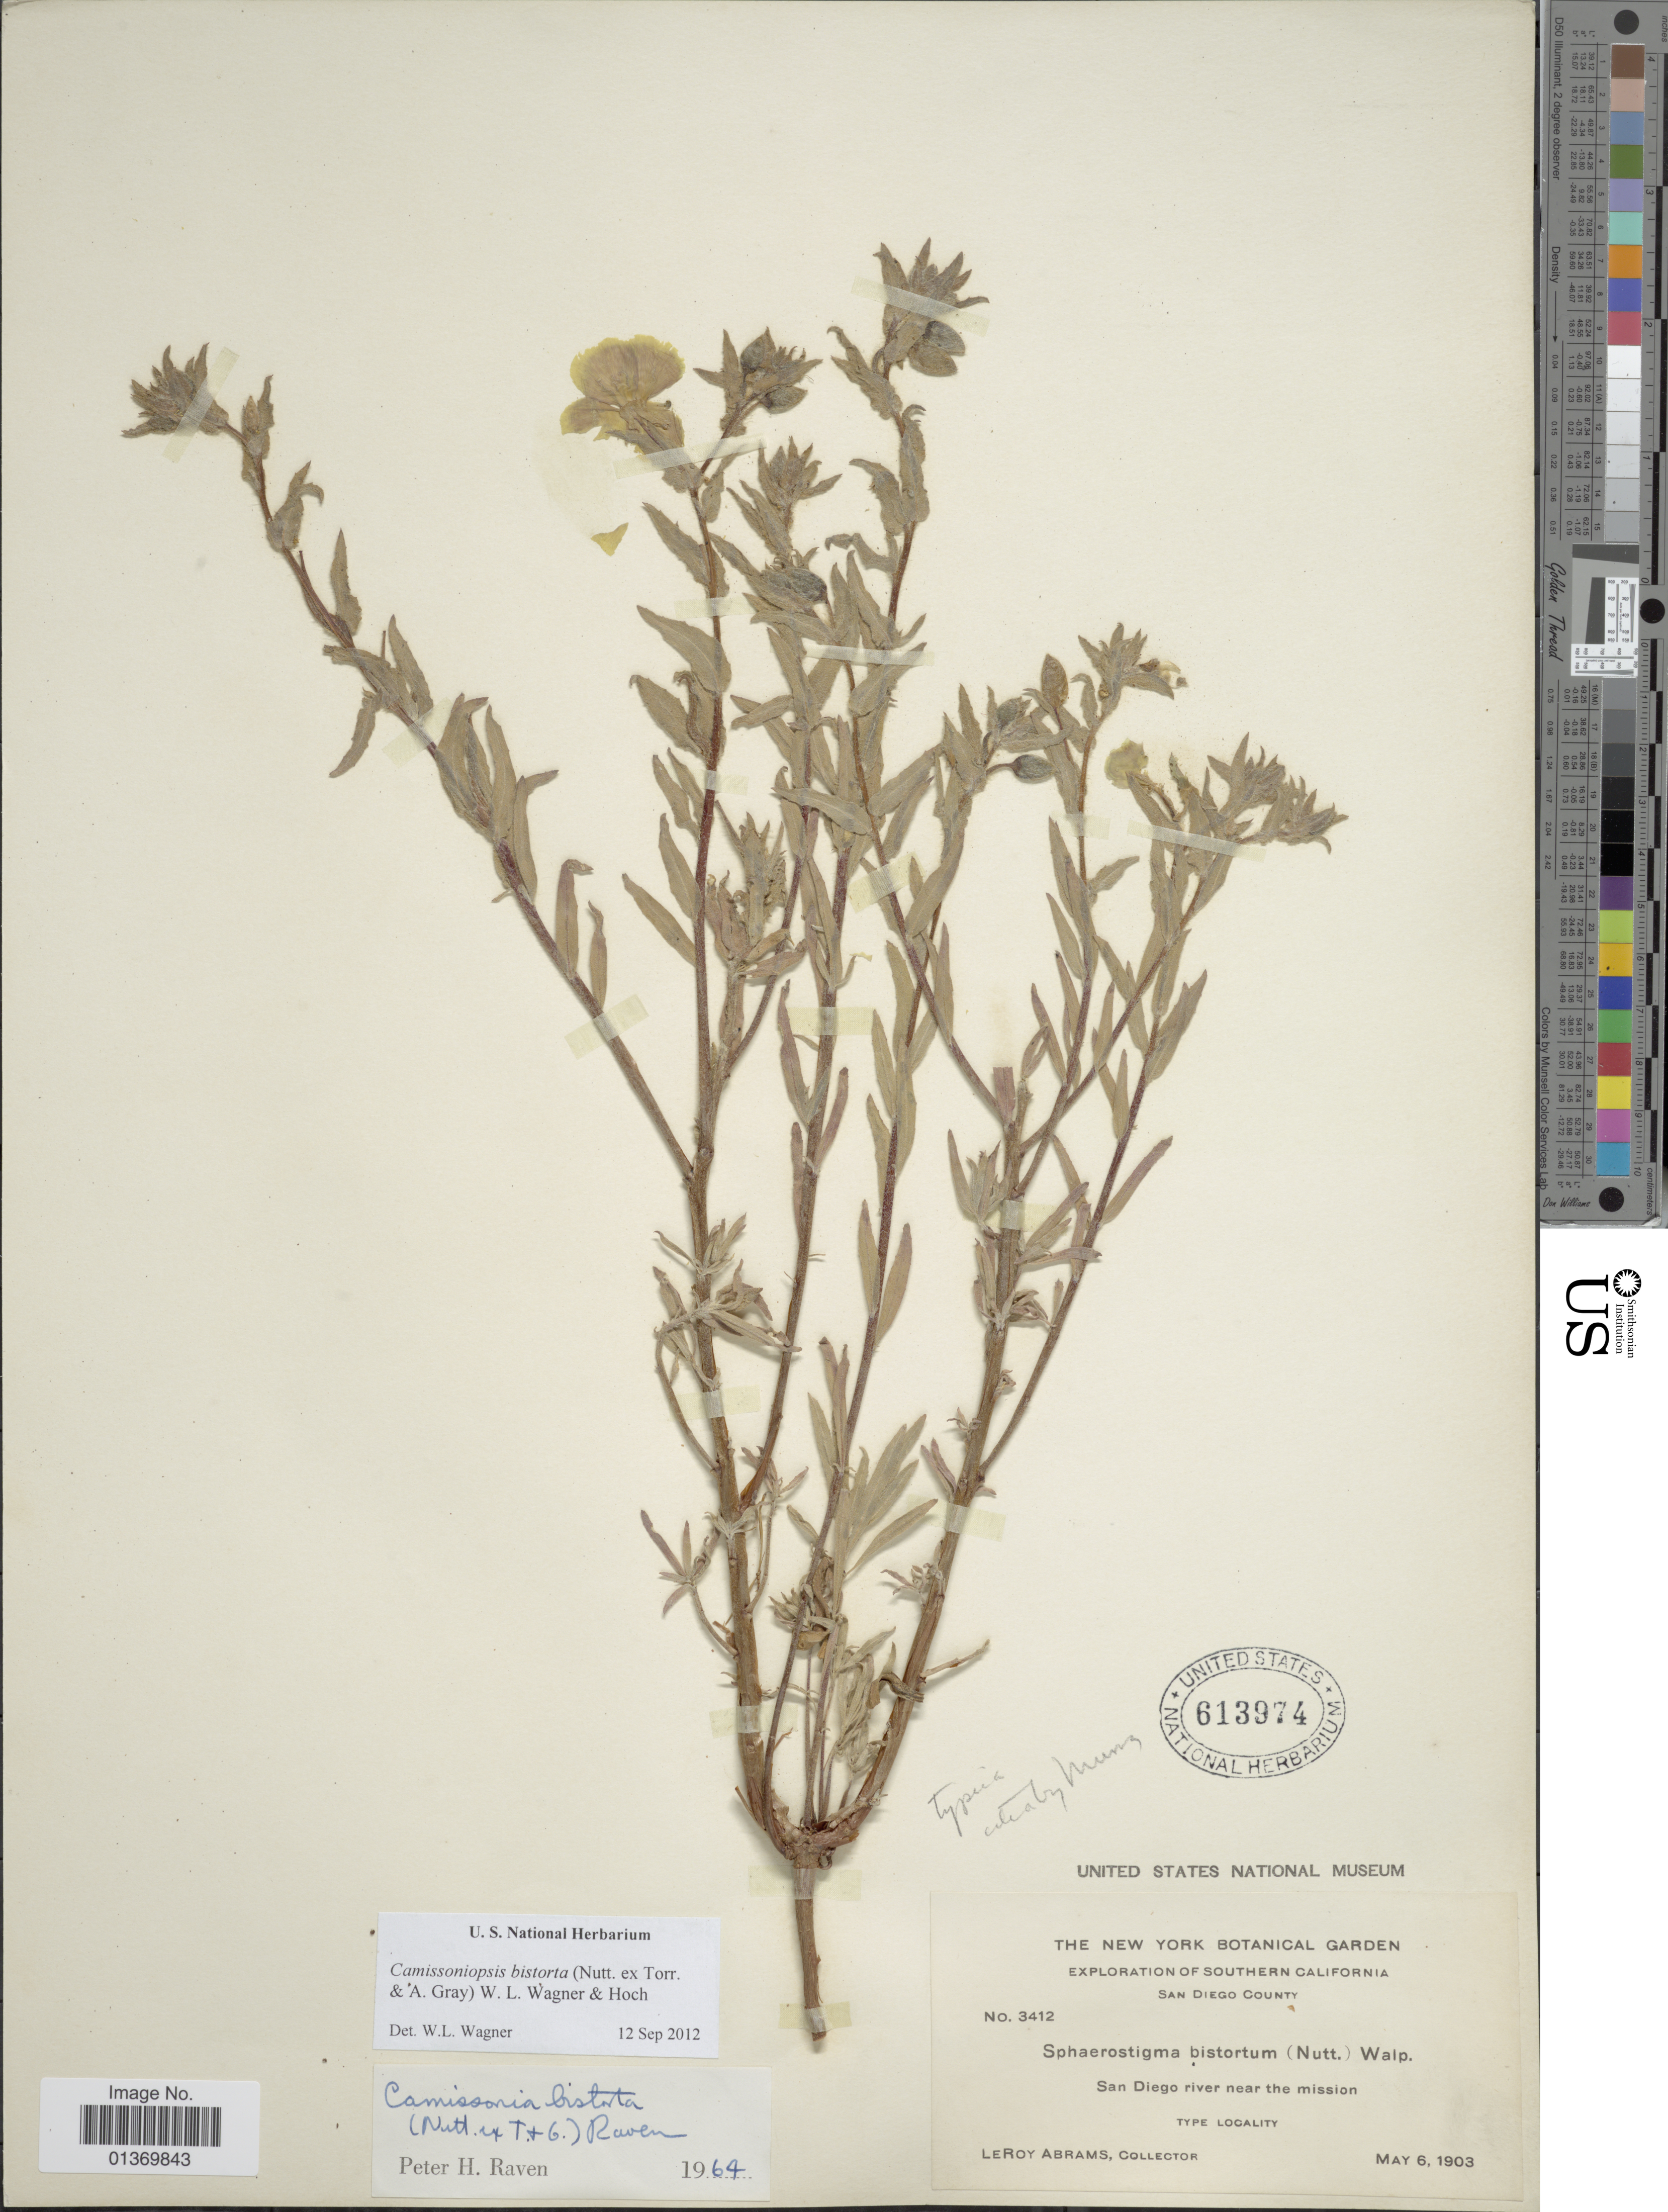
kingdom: Plantae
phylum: Tracheophyta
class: Magnoliopsida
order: Myrtales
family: Onagraceae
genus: Camissoniopsis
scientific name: Camissoniopsis bistorta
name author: (Nutt. ex Torr. & A. Gray) W.L. Wagner & Hoch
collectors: L. Abrams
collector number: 3412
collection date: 1903-05-06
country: United States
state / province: California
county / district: San Diego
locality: Southern California, San Diego County, San Diego river near the mission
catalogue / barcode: US 613974